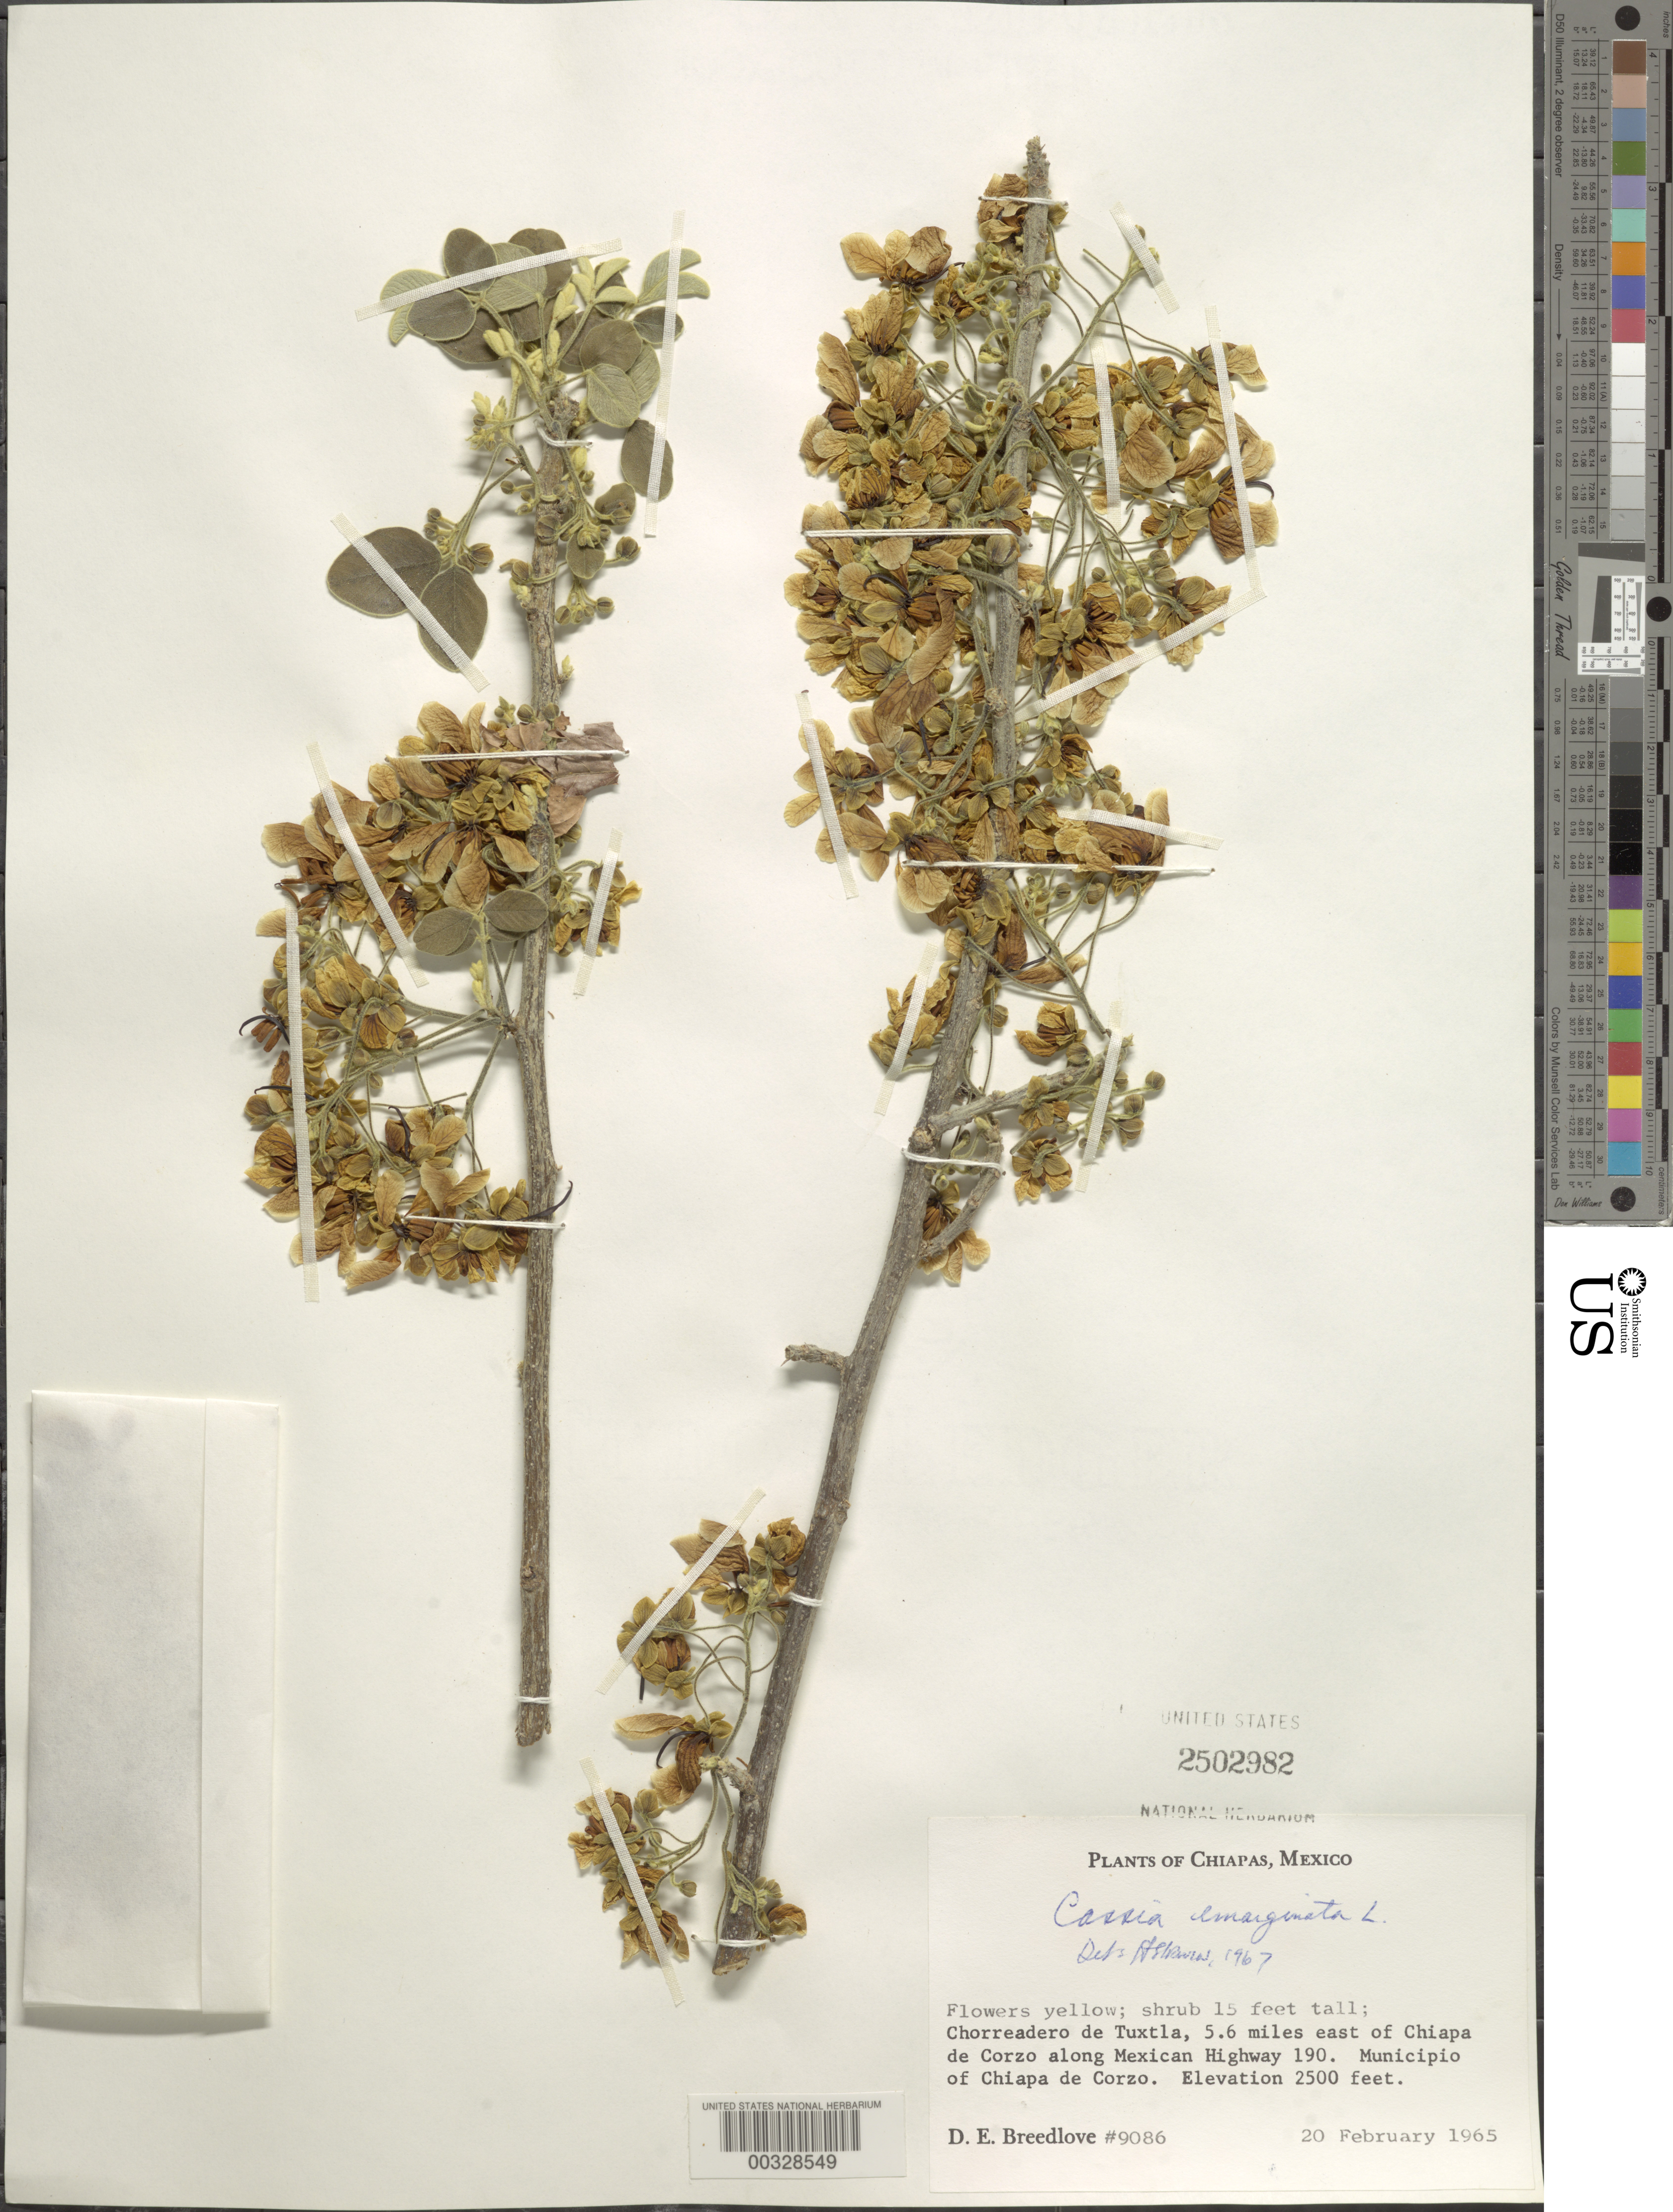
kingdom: Plantae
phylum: Tracheophyta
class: Magnoliopsida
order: Fabales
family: Fabaceae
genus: Senna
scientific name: Senna emarginata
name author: L.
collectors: D. E. Breedlove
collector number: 9086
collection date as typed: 20 Feb 1965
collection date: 1965-02-20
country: Mexico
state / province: Chiapas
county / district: Chiapa de Corzo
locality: Chorreadero de Tuxtla, 5.6 mi E of Chiapa de Corzo along Mexican highway 190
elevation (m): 762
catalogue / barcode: US 2502982